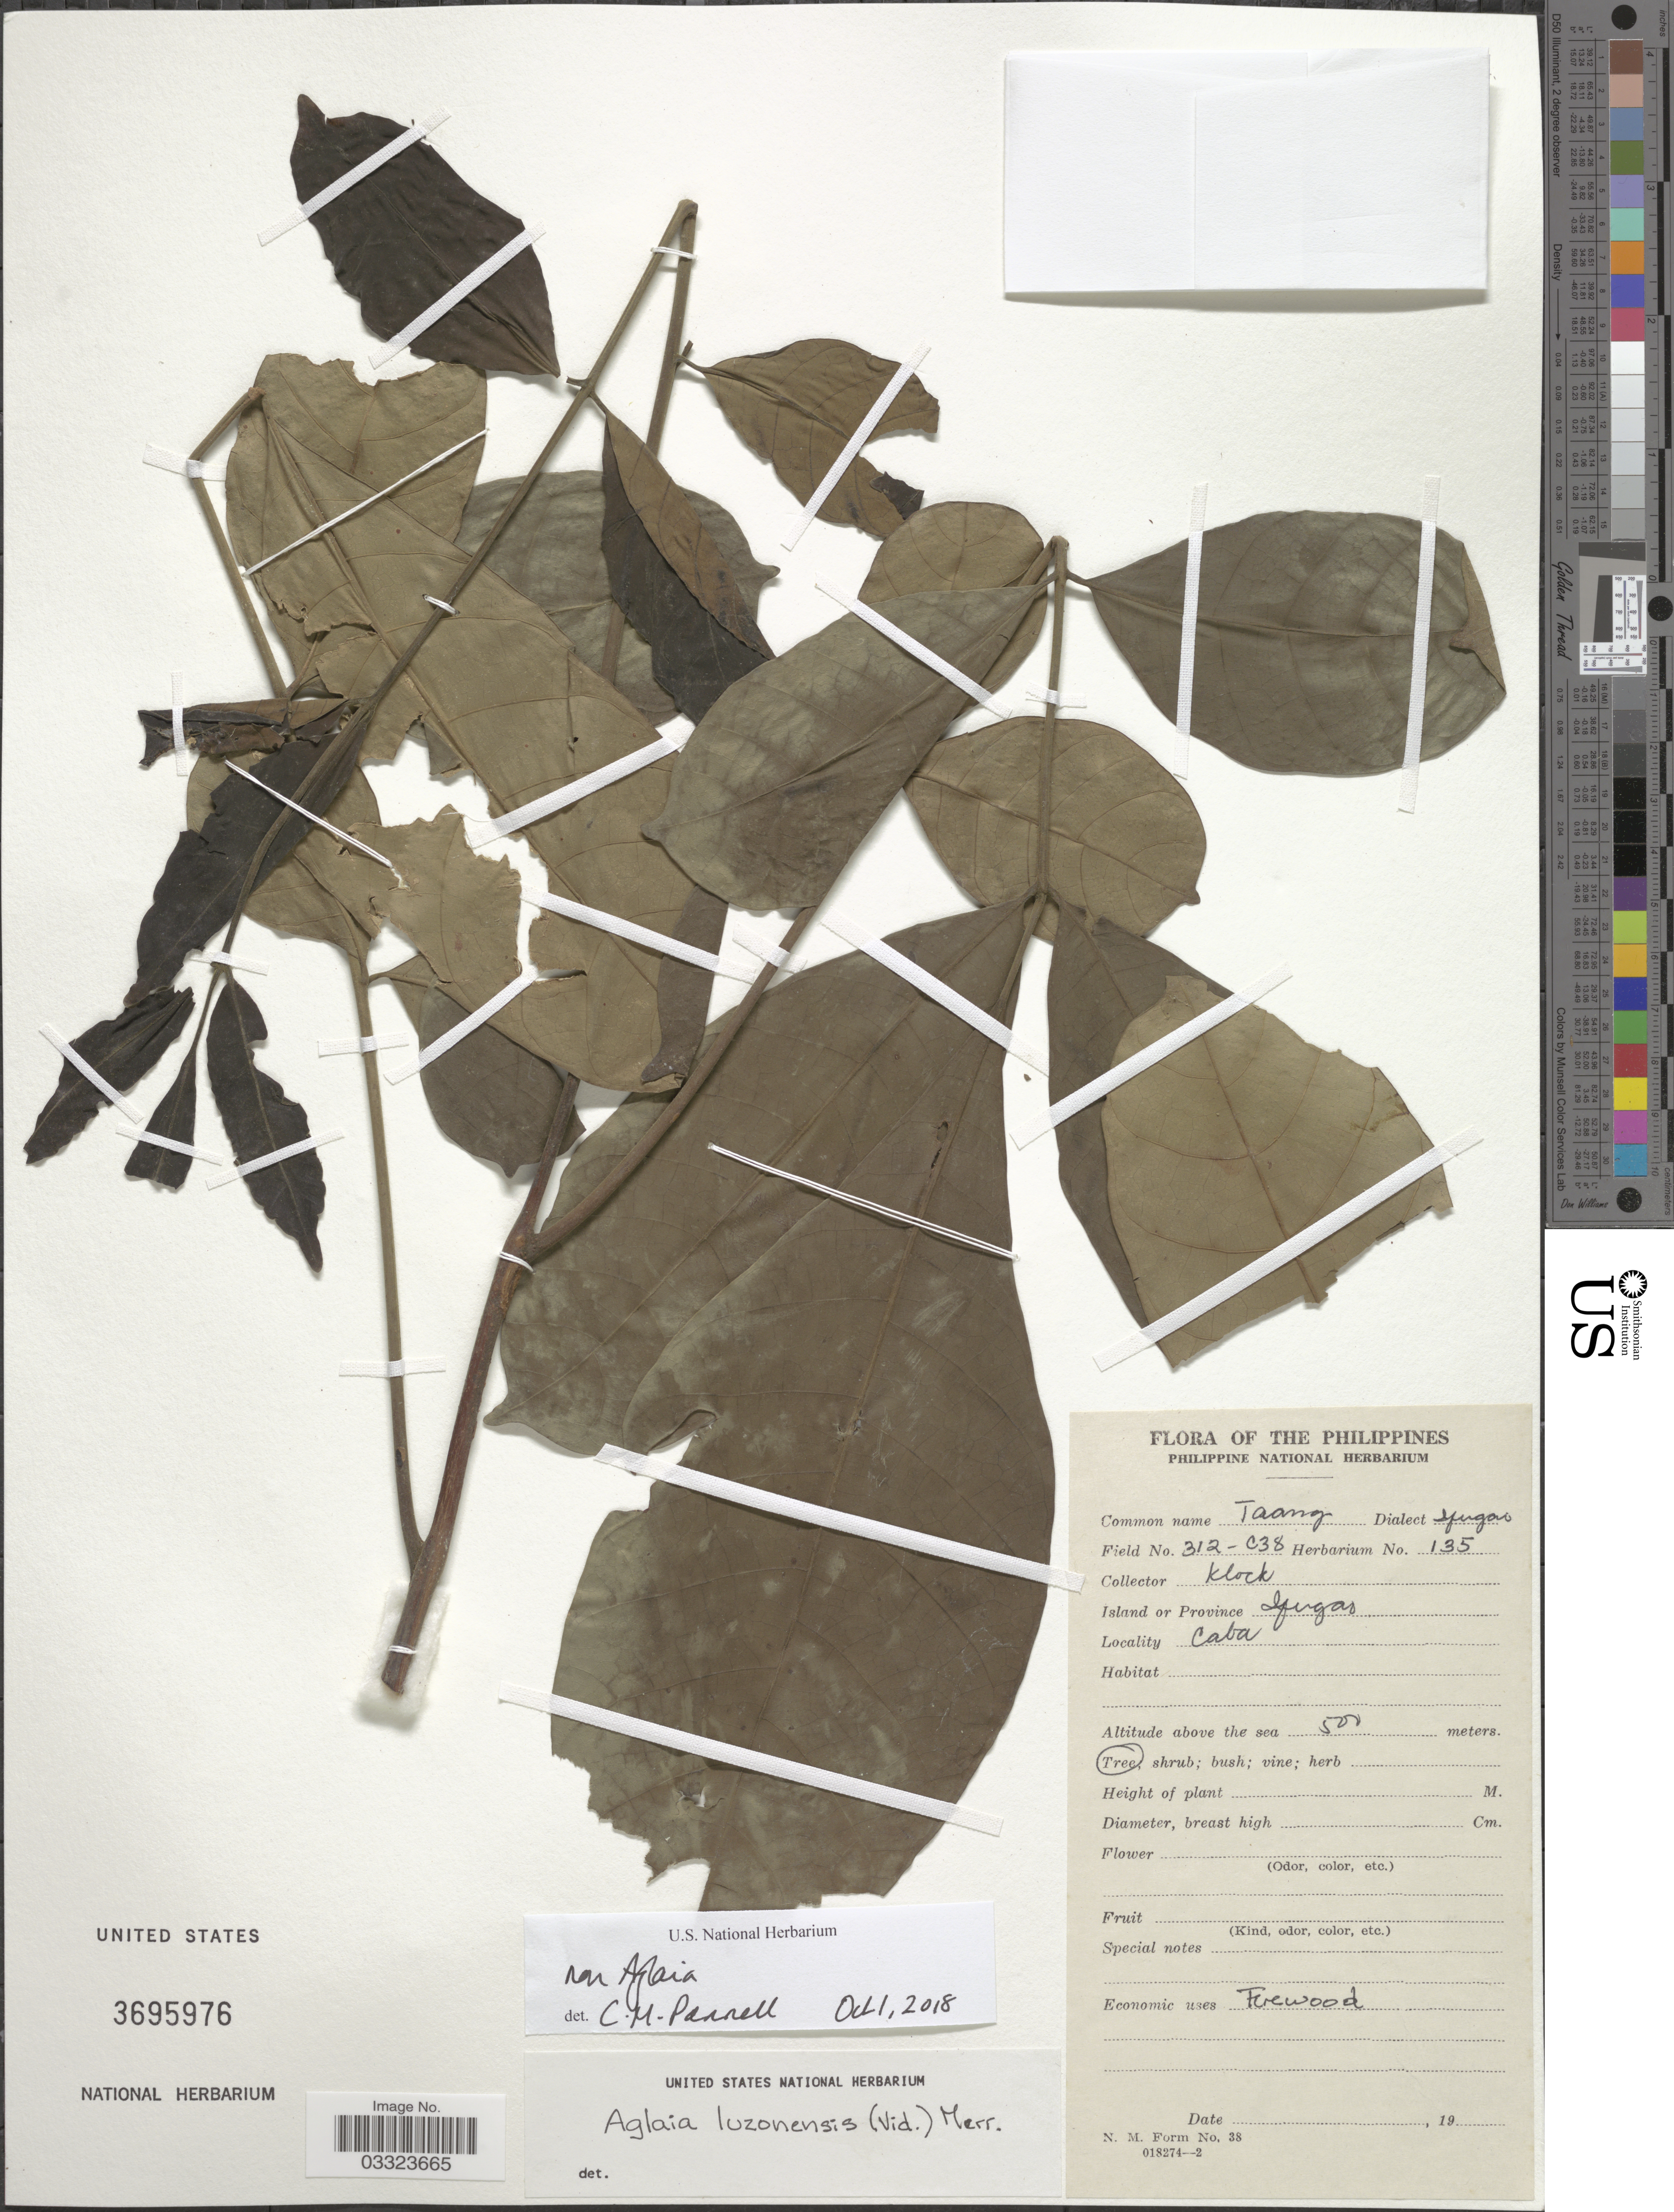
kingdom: Plantae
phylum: Tracheophyta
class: Magnoliopsida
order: Sapindales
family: Meliaceae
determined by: Pannell, C. M.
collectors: Klock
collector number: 312-C38/ 135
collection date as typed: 19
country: Philippines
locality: Island or Province Ifugao, Caba.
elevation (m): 500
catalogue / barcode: US 3695976